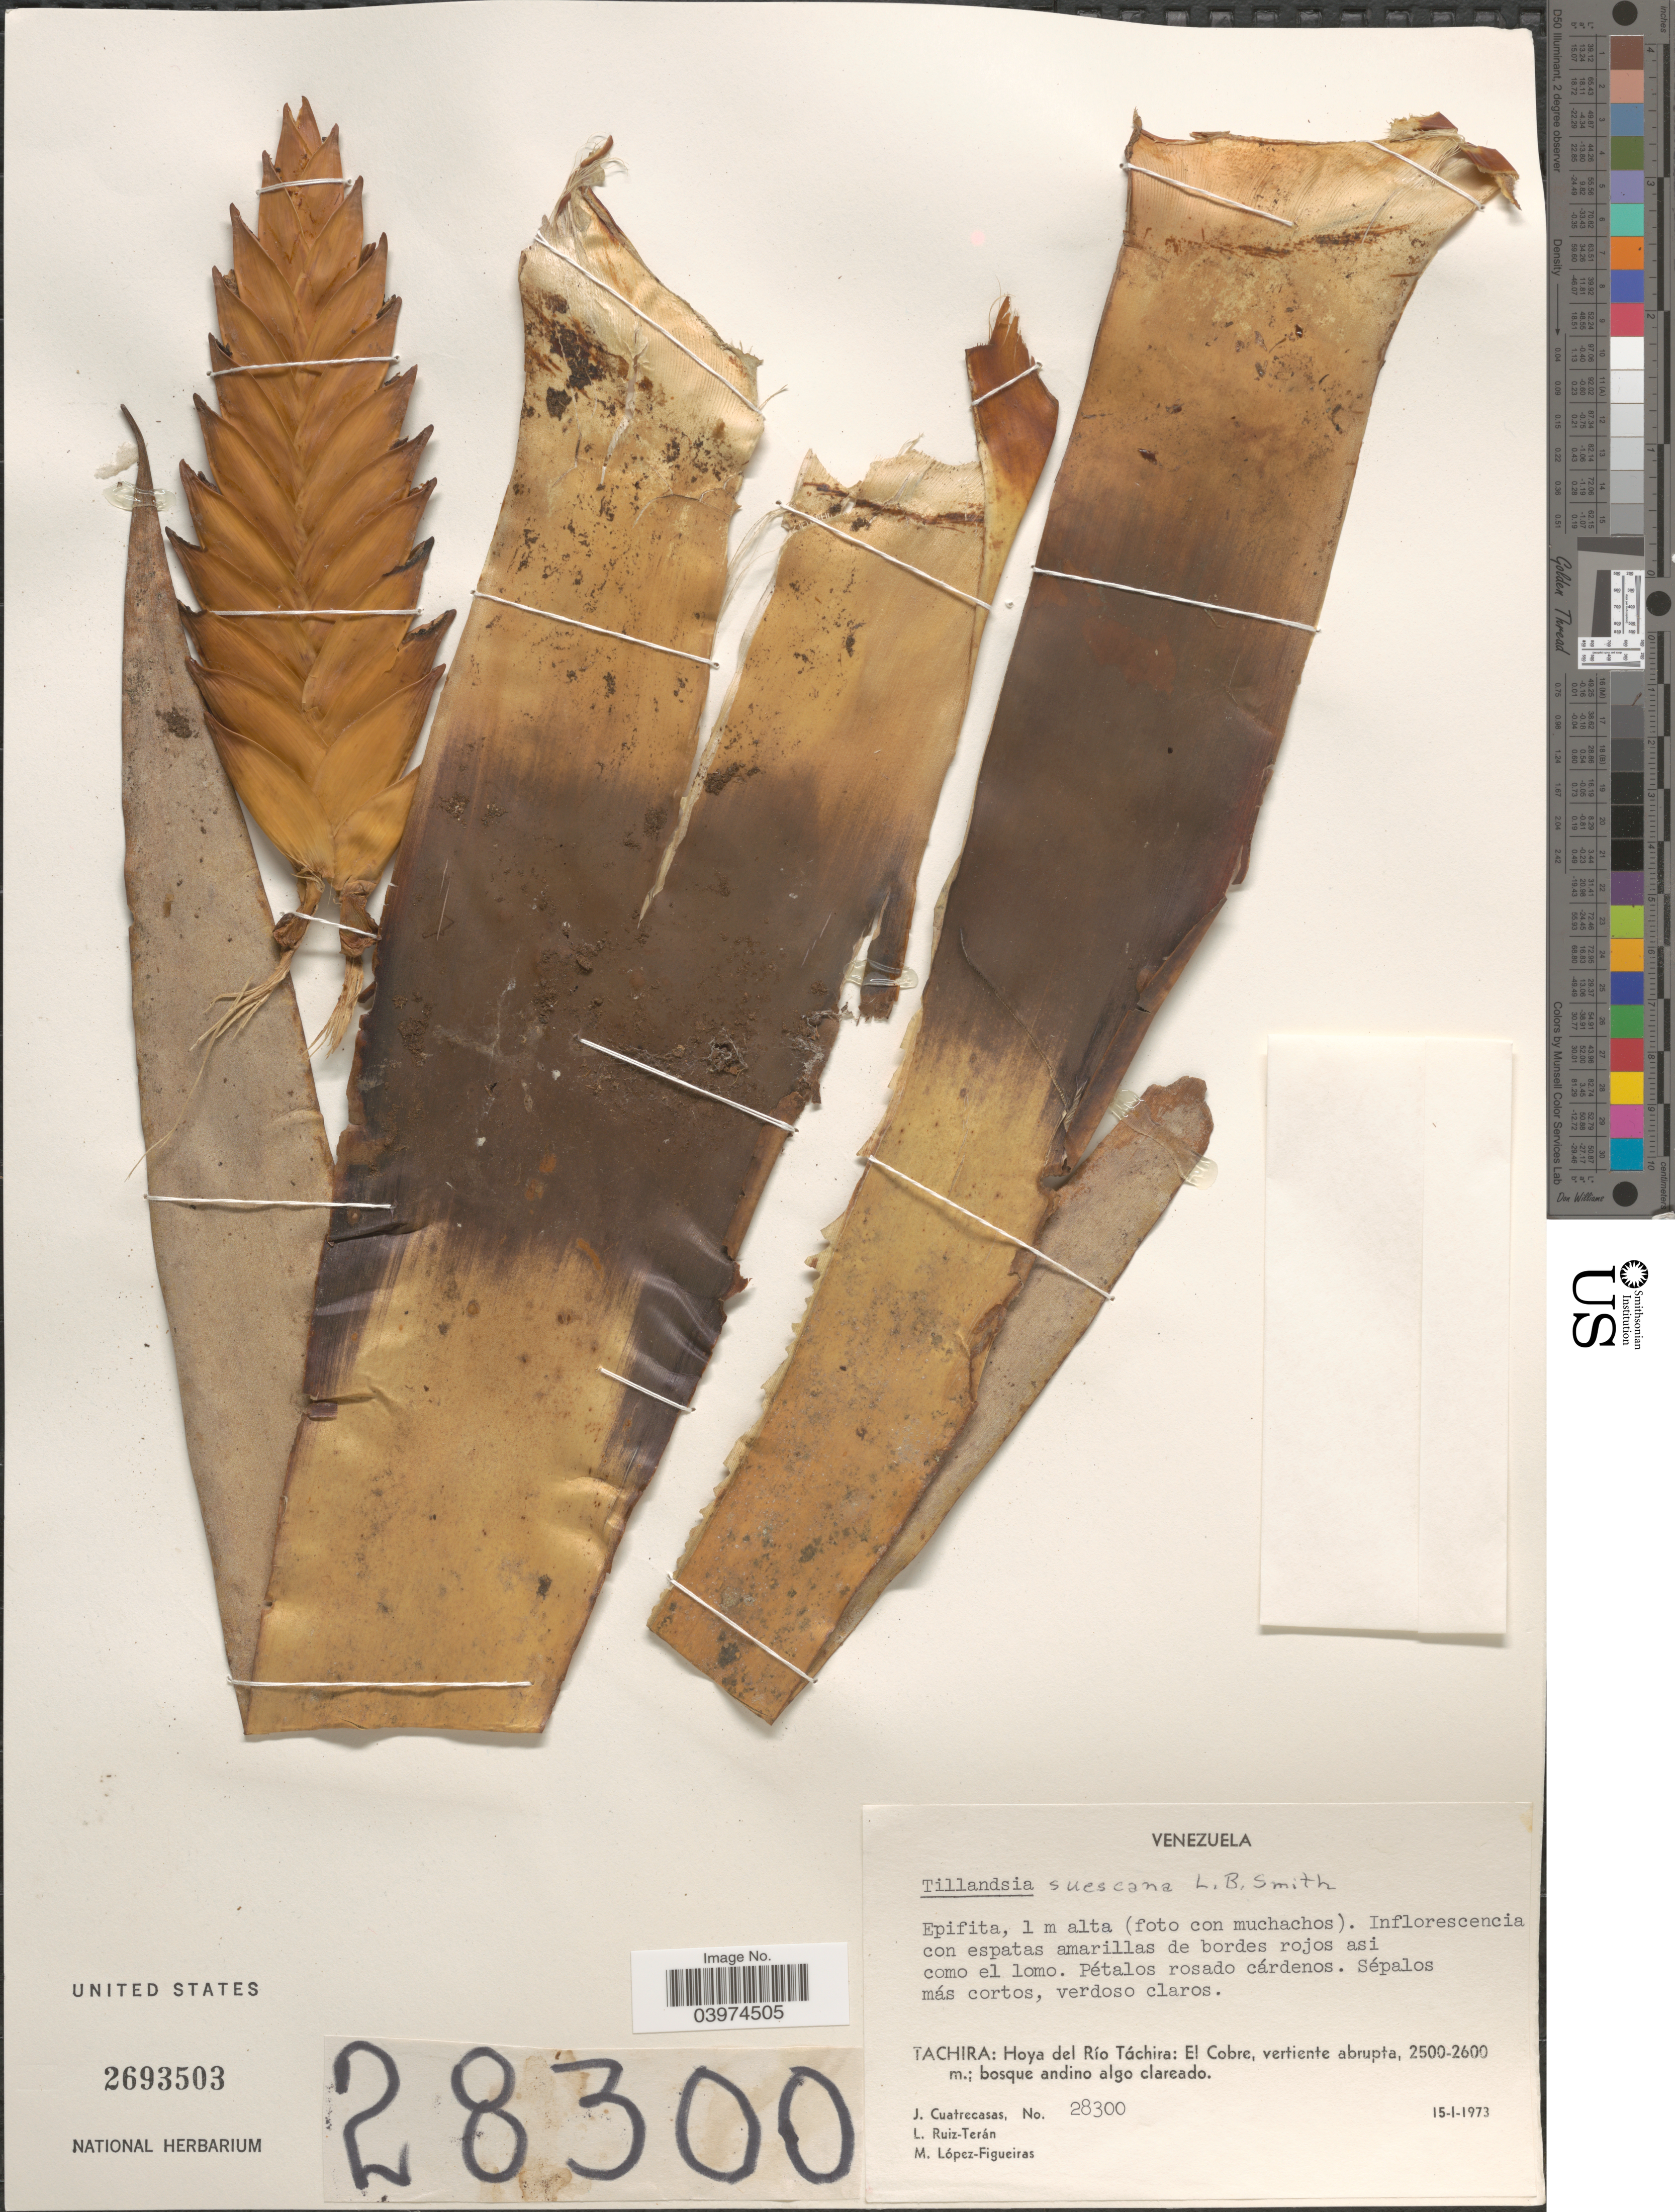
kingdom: Plantae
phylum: Tracheophyta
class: Liliopsida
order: Poales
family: Bromeliaceae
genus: Tillandsia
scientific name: Tillandsia suescana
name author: L.B. Sm.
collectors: J. Cuatrecasas, L. E. Ruíz-Terán & M. López Figueiras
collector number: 28300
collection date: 1973-01-15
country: Venezuela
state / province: Tachira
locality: Hoya del Río Táchira: El Cobre, vertiente abrupta.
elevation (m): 2500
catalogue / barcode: US 2693503